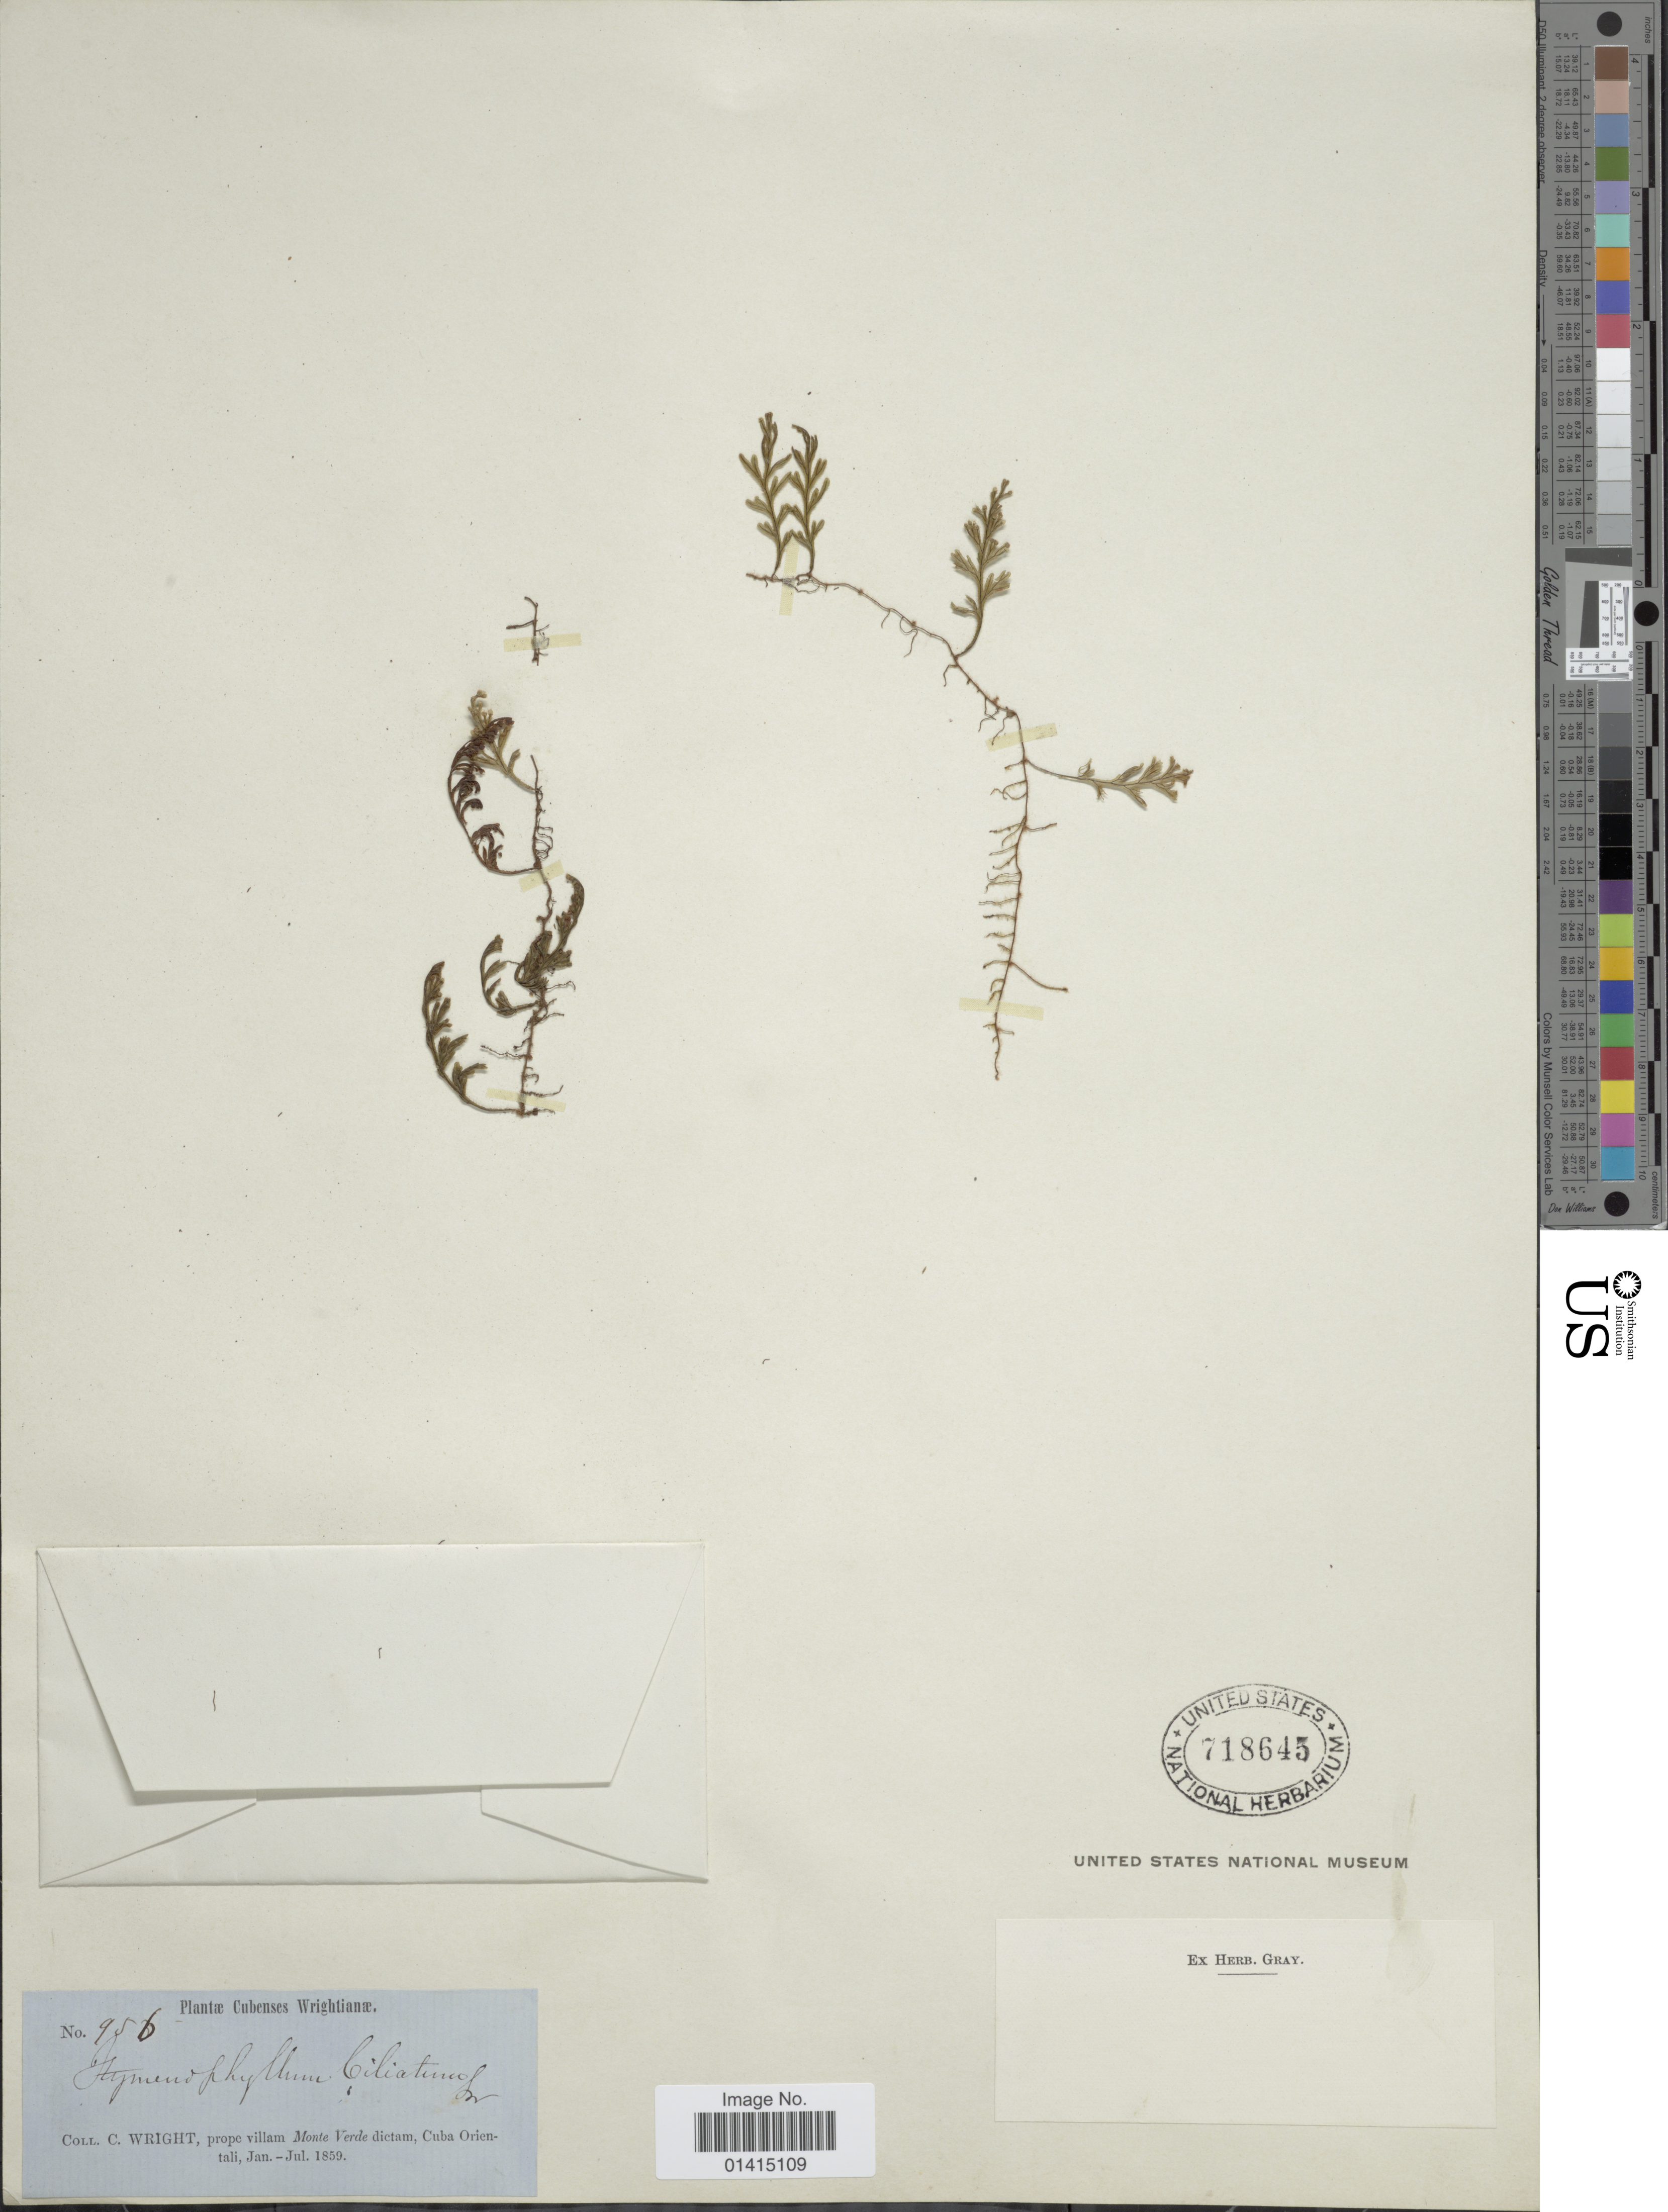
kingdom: Plantae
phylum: Tracheophyta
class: Polypodiopsida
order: Hymenophyllales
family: Hymenophyllaceae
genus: Hymenophyllum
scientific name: Hymenophyllum hirsutum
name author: (L.) Sw.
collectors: C. Wright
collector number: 956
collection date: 1859-01/1859-07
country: Cuba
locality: Prope villam Monte Verde dictam, Cuba Orientali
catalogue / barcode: US 718645